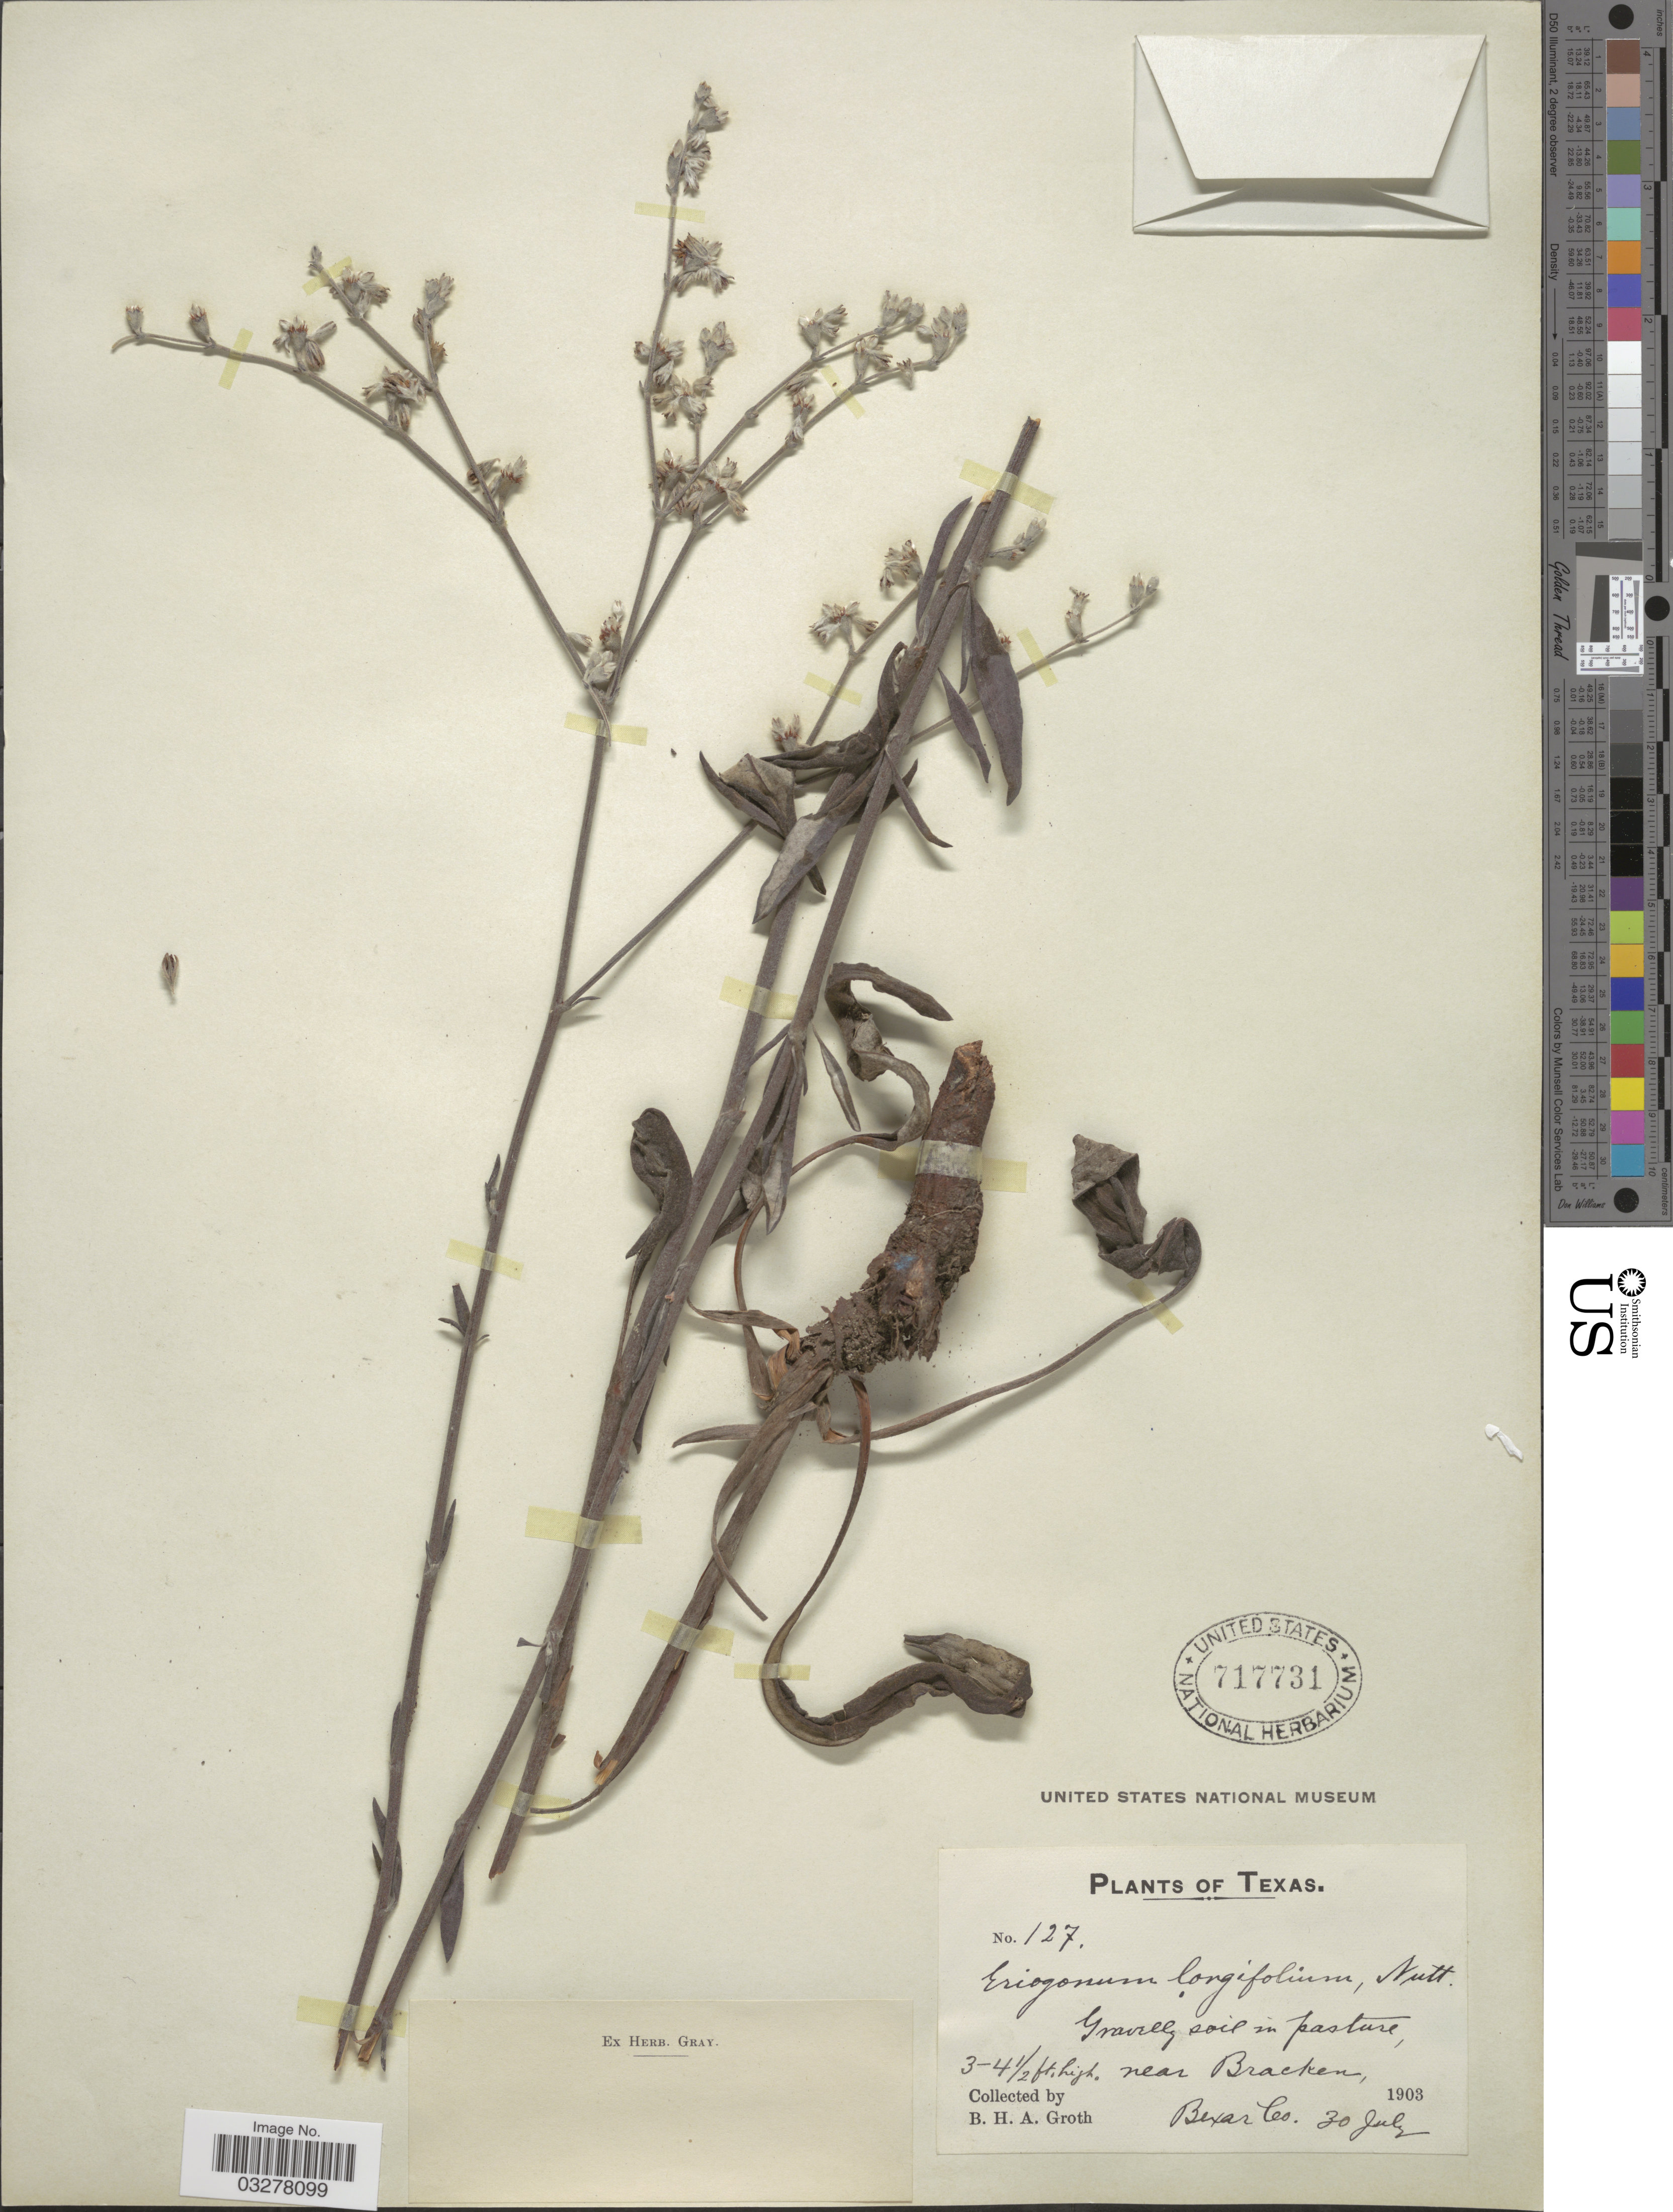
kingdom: Plantae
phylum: Tracheophyta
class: Magnoliopsida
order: Caryophyllales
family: Polygonaceae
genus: Eriogonum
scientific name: Eriogonum longifolium var. lindheimeri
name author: Gand.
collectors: B. Groth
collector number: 127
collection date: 1903-07-30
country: United States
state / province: Texas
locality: Near Bracken, Bexar Co.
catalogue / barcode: US 717731